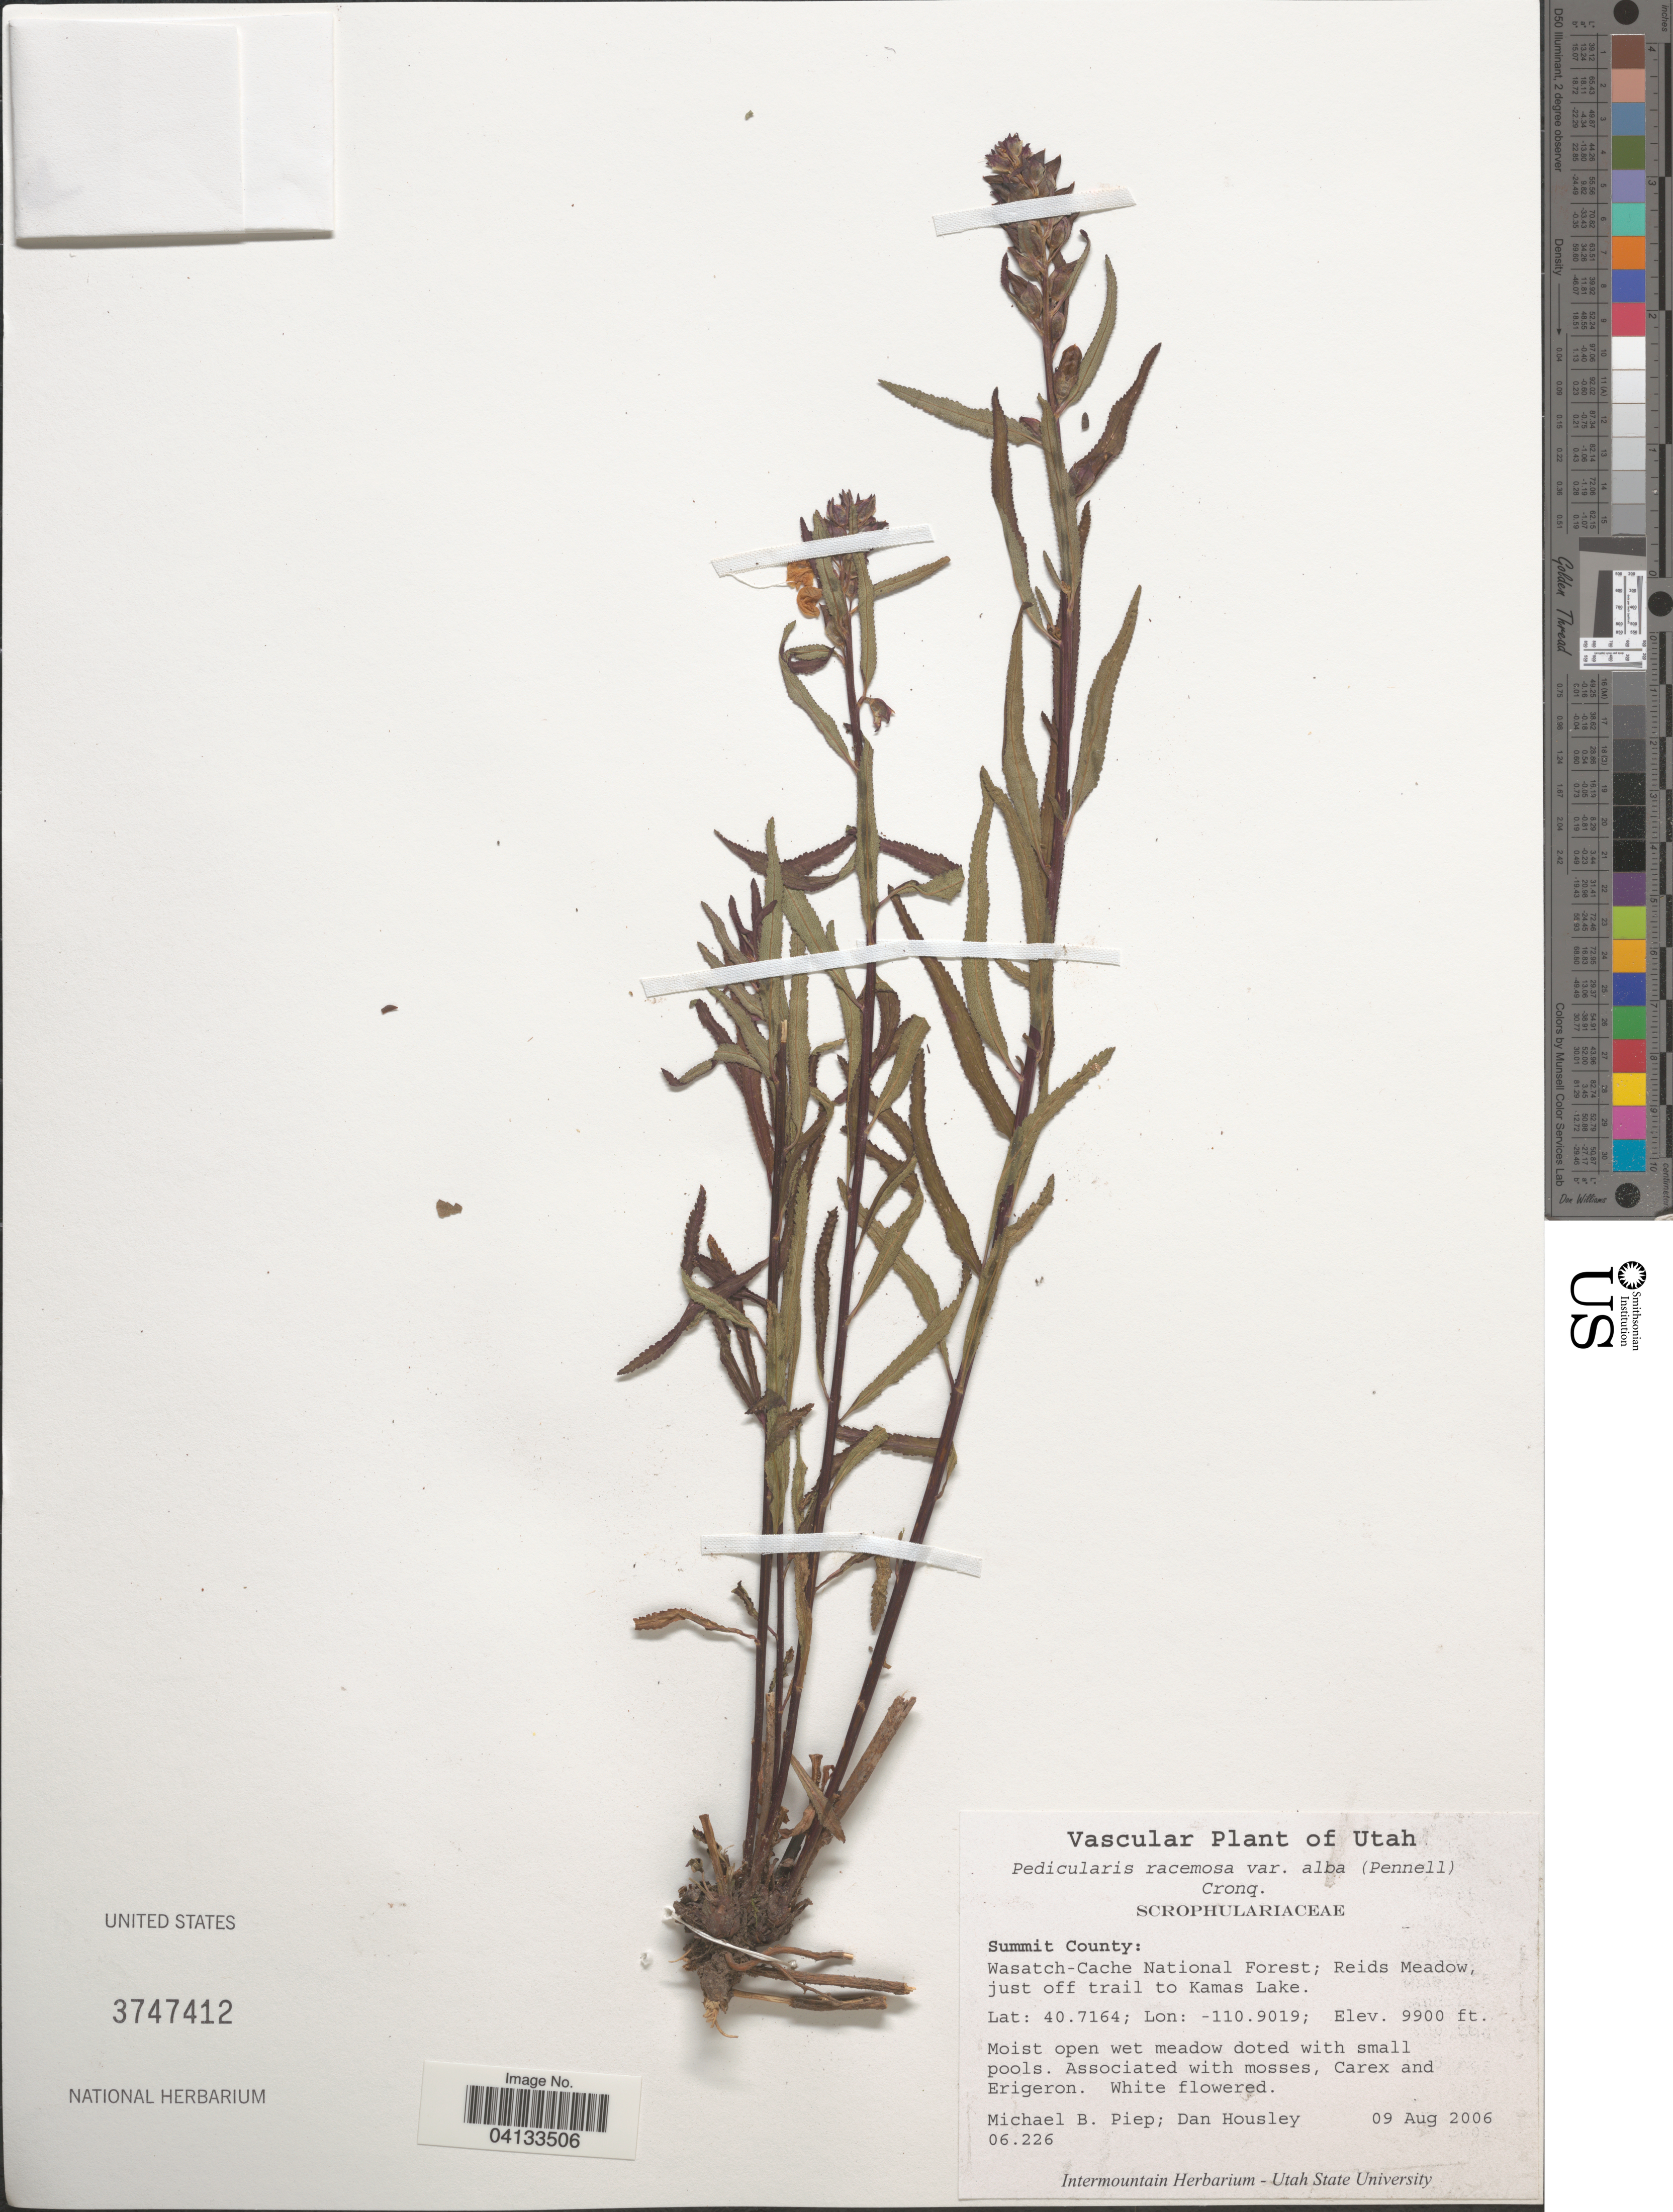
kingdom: Plantae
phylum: Tracheophyta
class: Magnoliopsida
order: Lamiales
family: Orobanchaceae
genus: Pedicularis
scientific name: Pedicularis racemosa var. alba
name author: (Pennell) Cronq.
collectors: M. Piep & D. Housley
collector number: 06.226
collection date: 2006-08-09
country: United States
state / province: Utah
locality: Summit County: Wasatch-Cache National Forest; Reids Meadow; just off trail to Kamas Lake.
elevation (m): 3018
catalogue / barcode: US 3747412